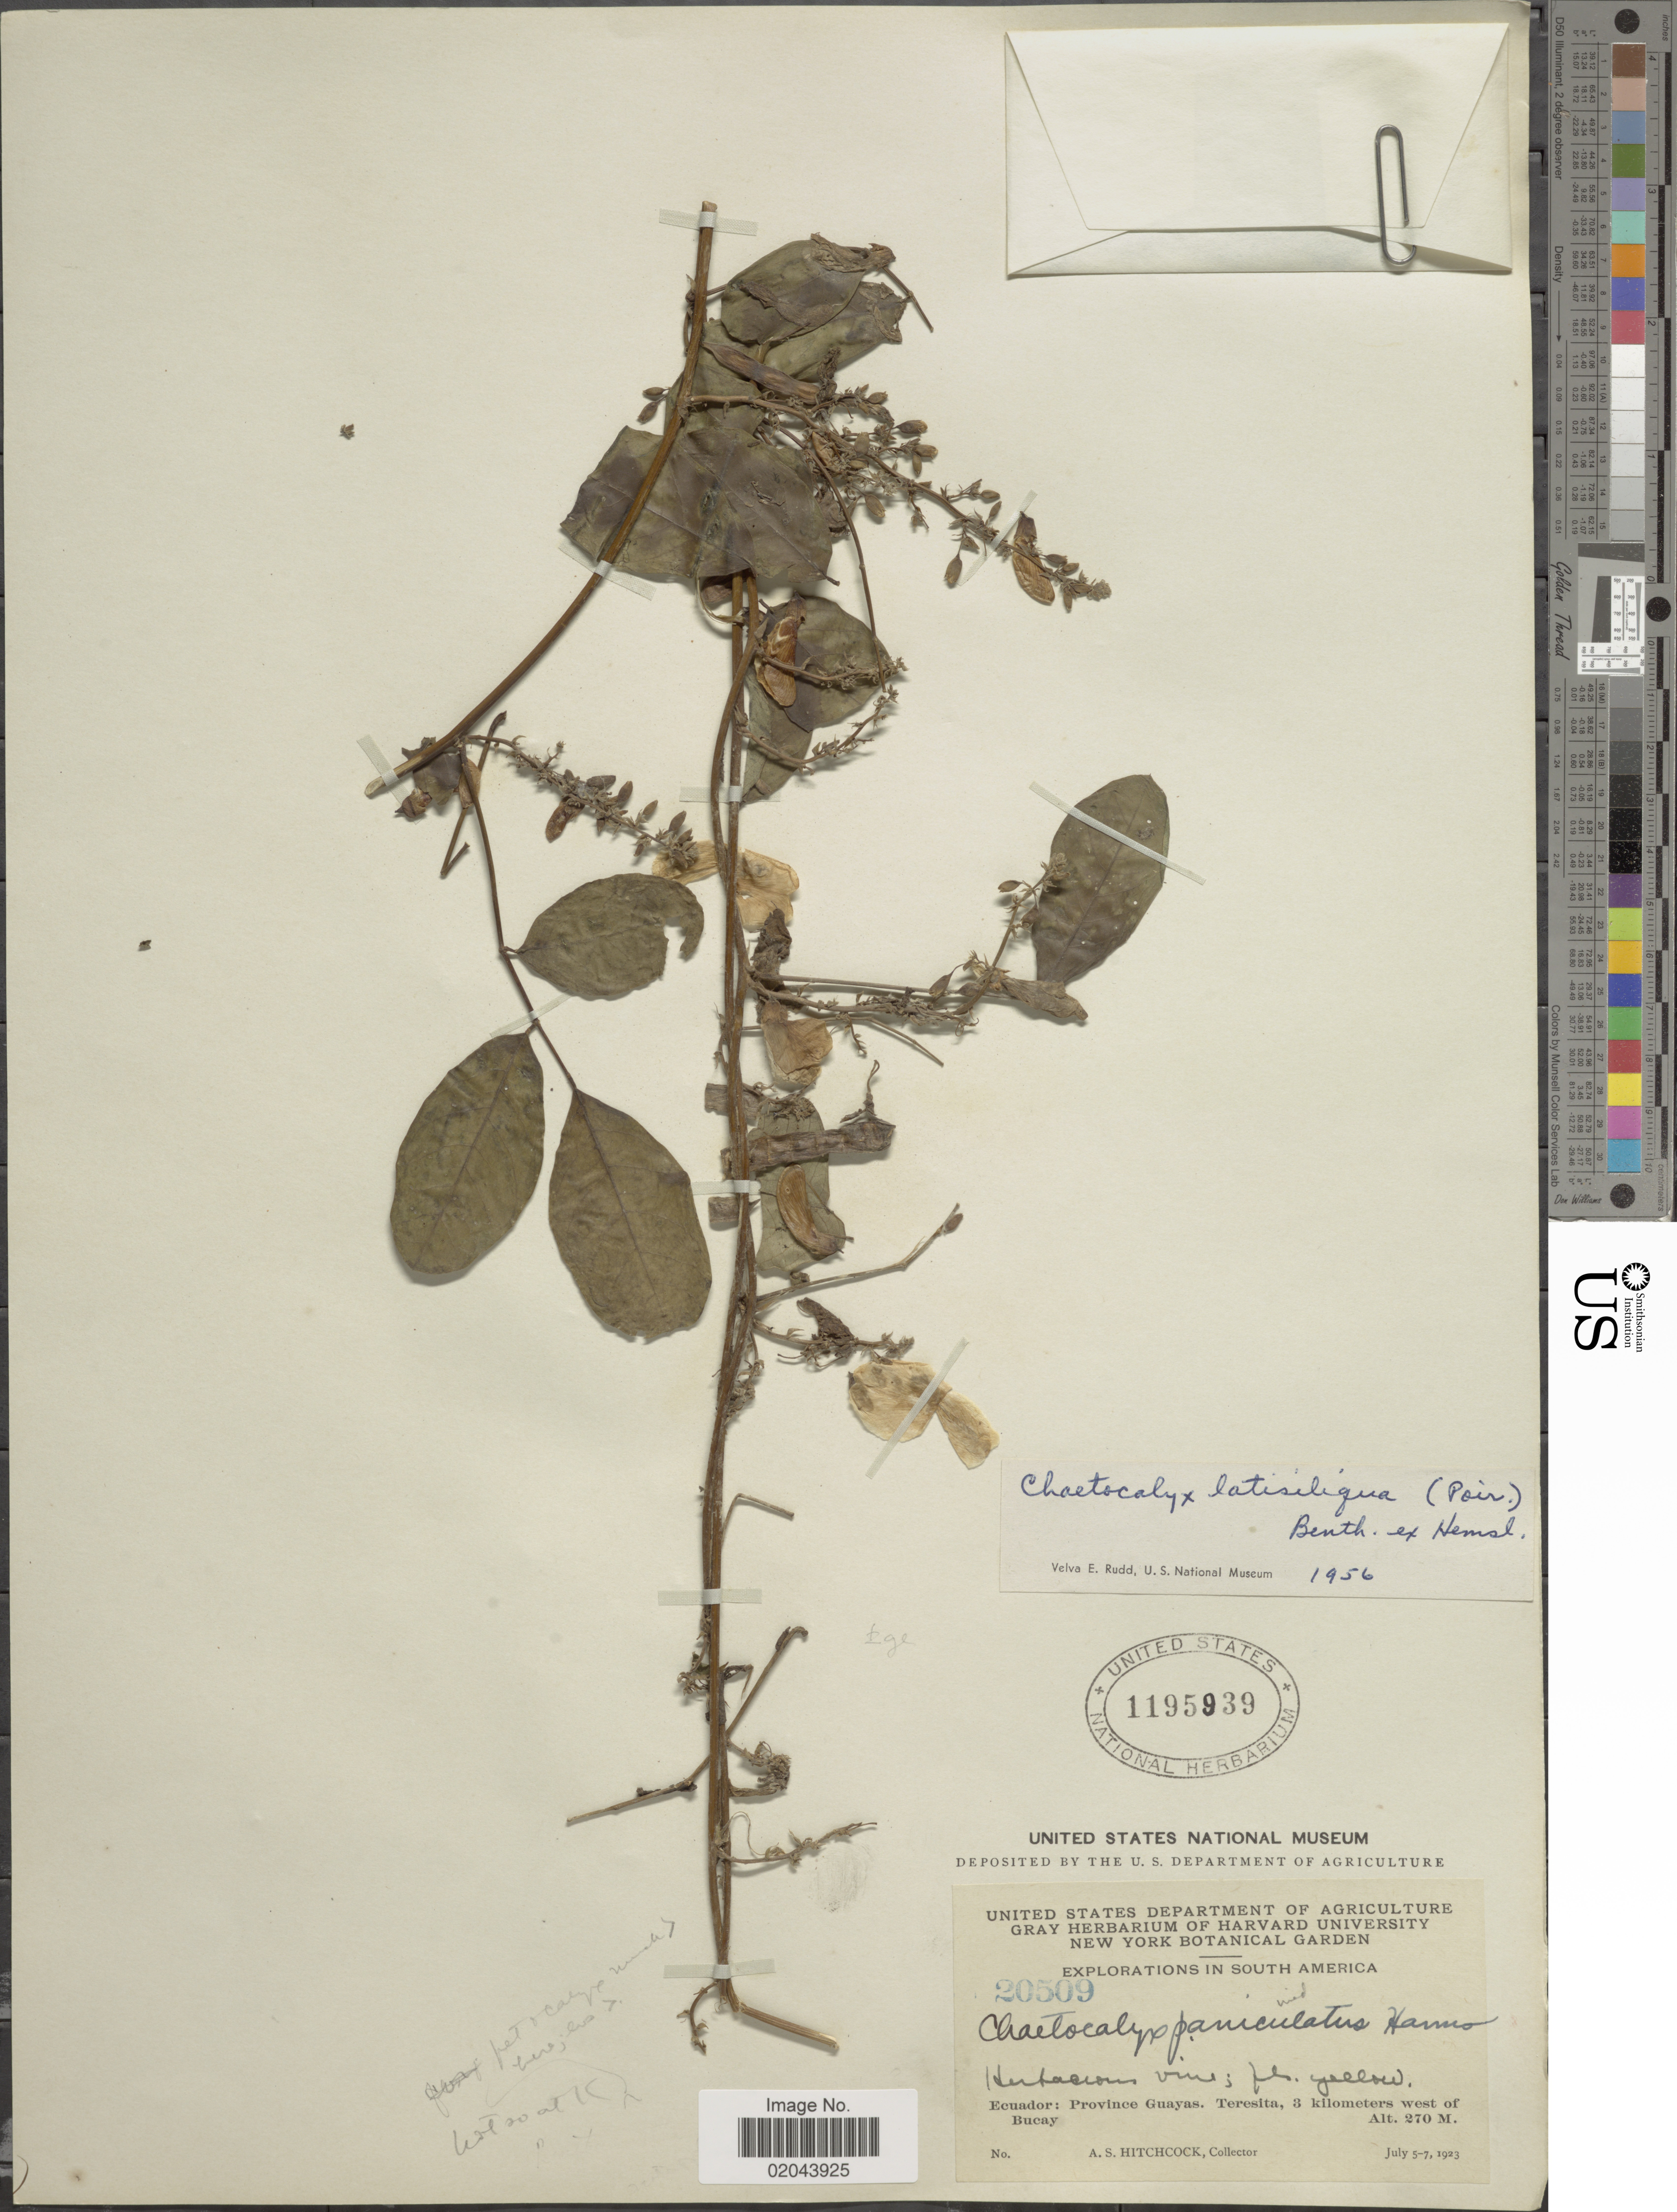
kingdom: Plantae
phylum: Tracheophyta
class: Magnoliopsida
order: Fabales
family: Fabaceae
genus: Chaetocalyx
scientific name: Chaetocalyx latisiliqua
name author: (Poir.) Benth. ex Hemsl.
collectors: A. S. Hitchcock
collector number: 20509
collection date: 1923-07-05/1923-07-07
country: Ecuador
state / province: Guayas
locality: Teresita, 3 kilometers west of Bucay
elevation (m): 270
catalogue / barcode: US 1195939